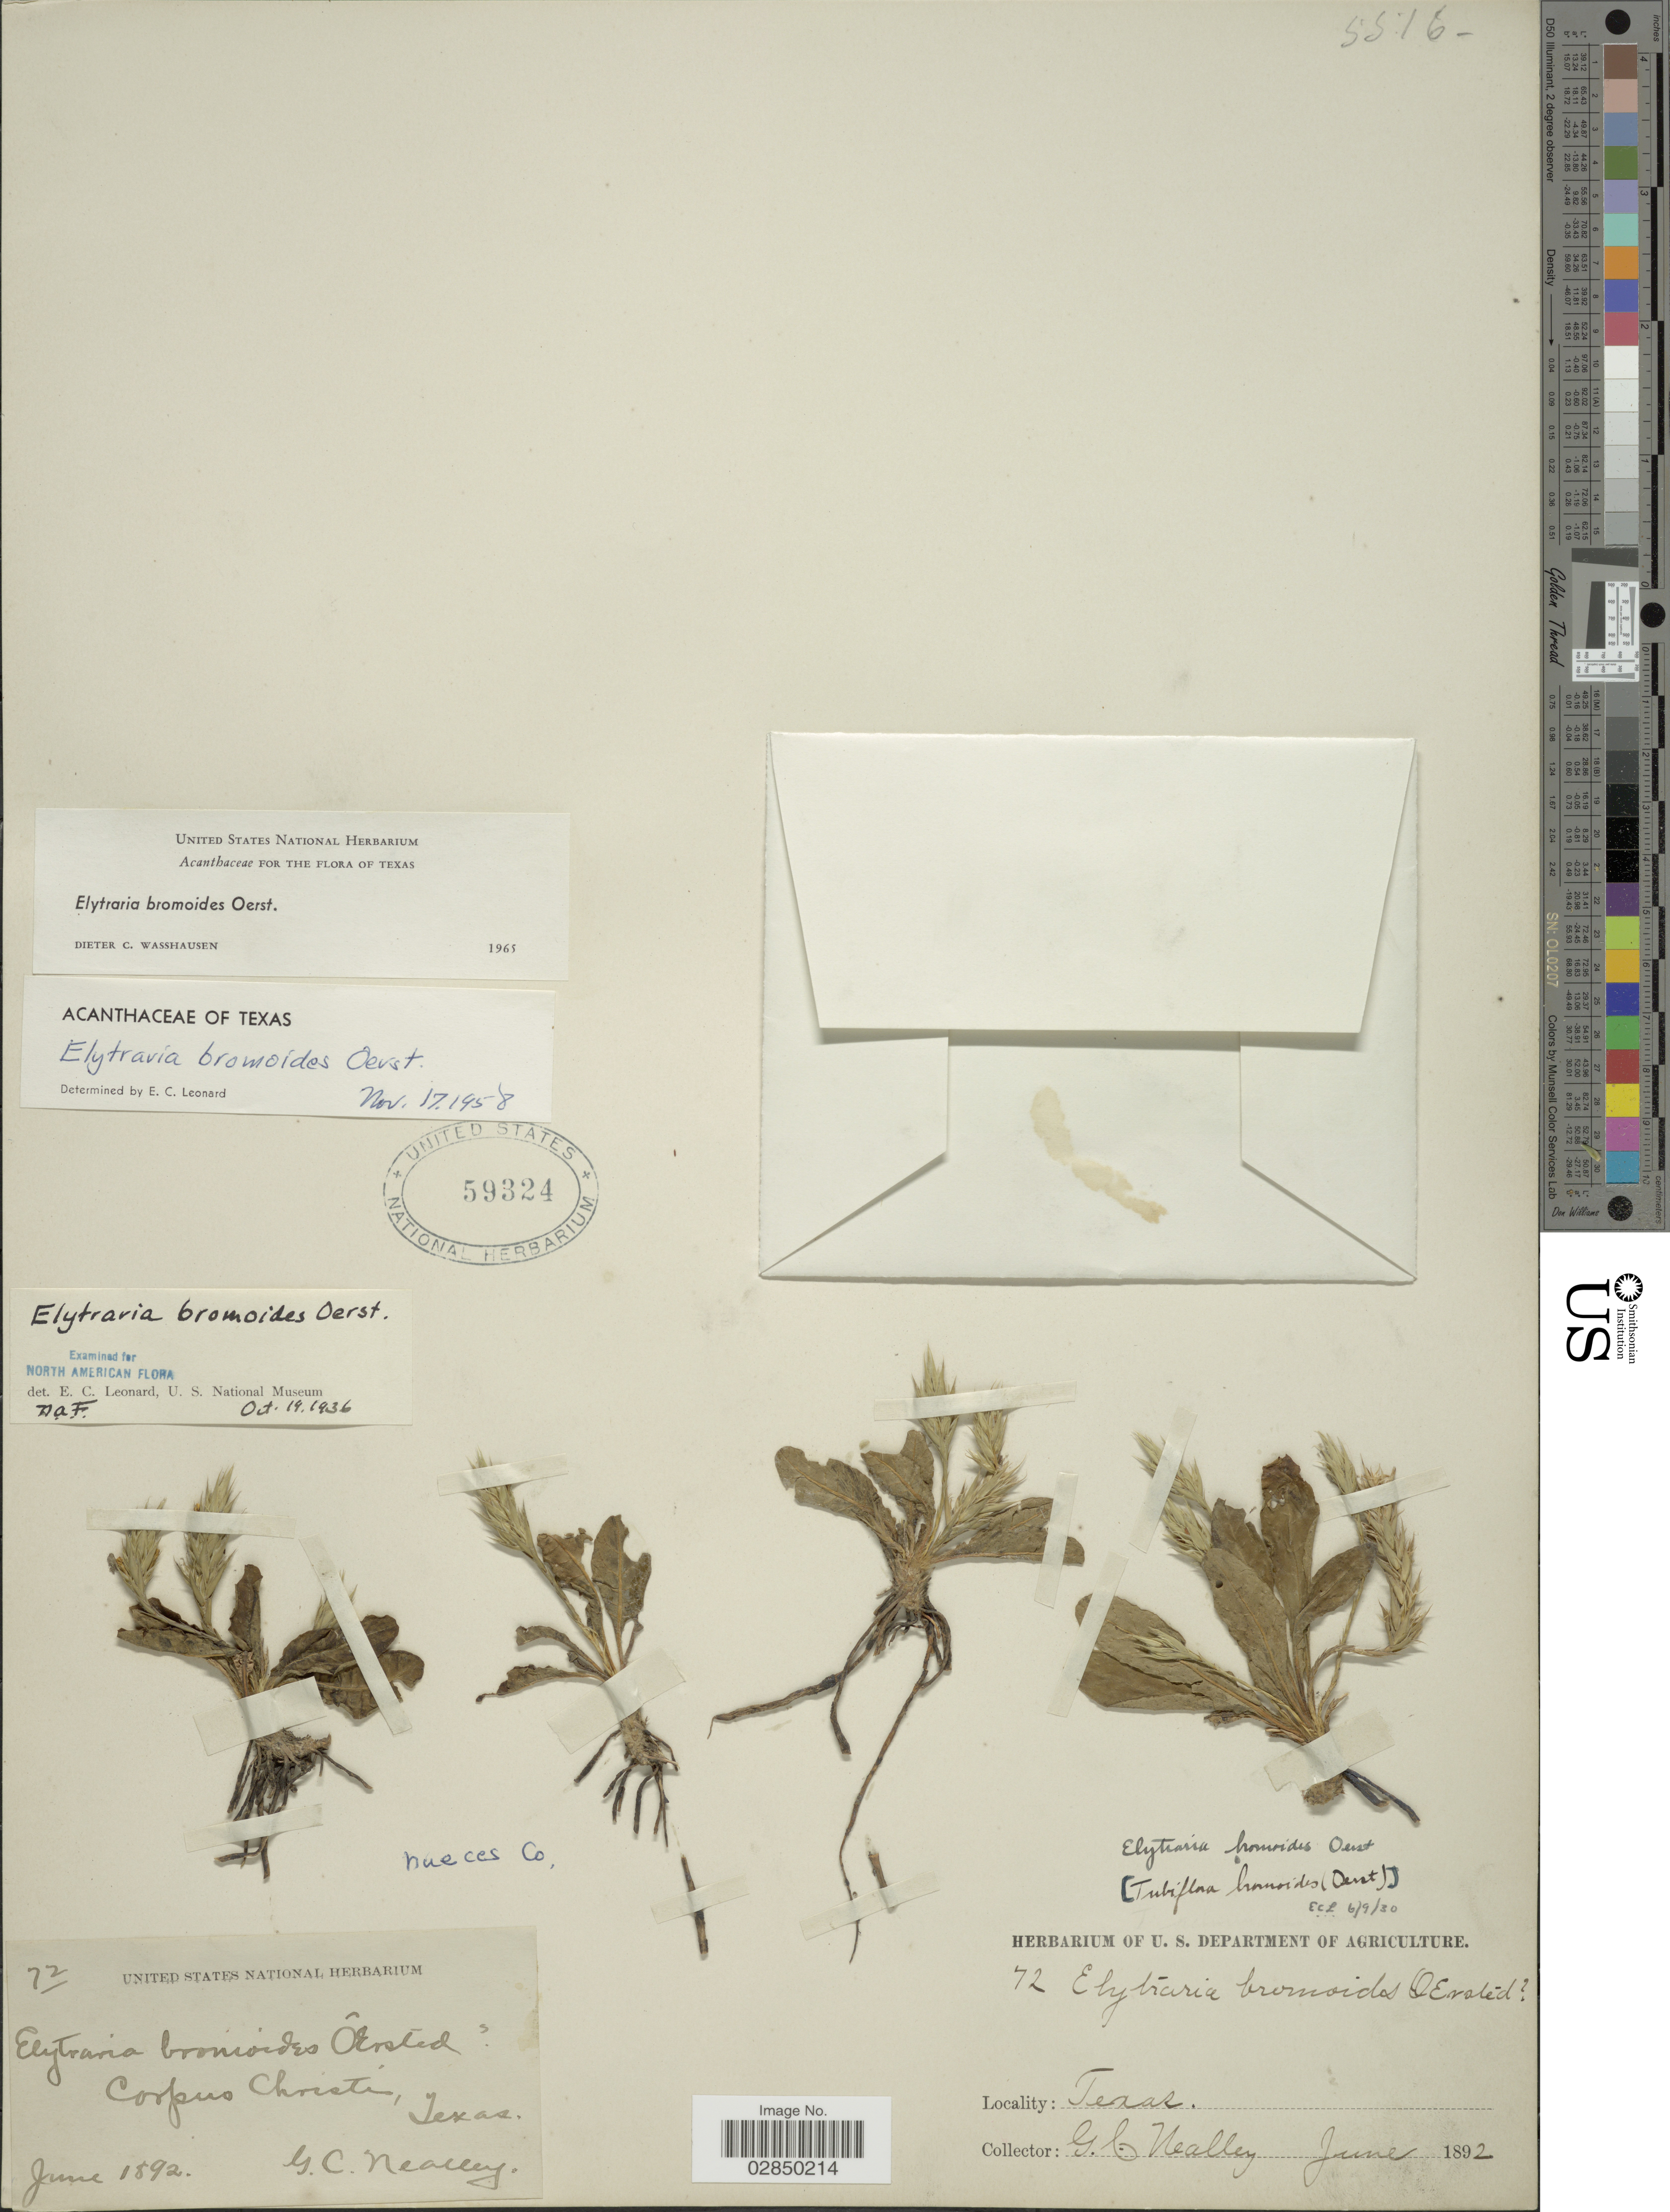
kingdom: Plantae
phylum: Tracheophyta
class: Magnoliopsida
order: Lamiales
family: Acanthaceae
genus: Elytraria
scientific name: Elytraria bromoides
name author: Oerst.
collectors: G. C. Nealley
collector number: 72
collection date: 1892-06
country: United States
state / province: Texas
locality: Corpus Christi, Nueces Co.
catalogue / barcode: US 59324